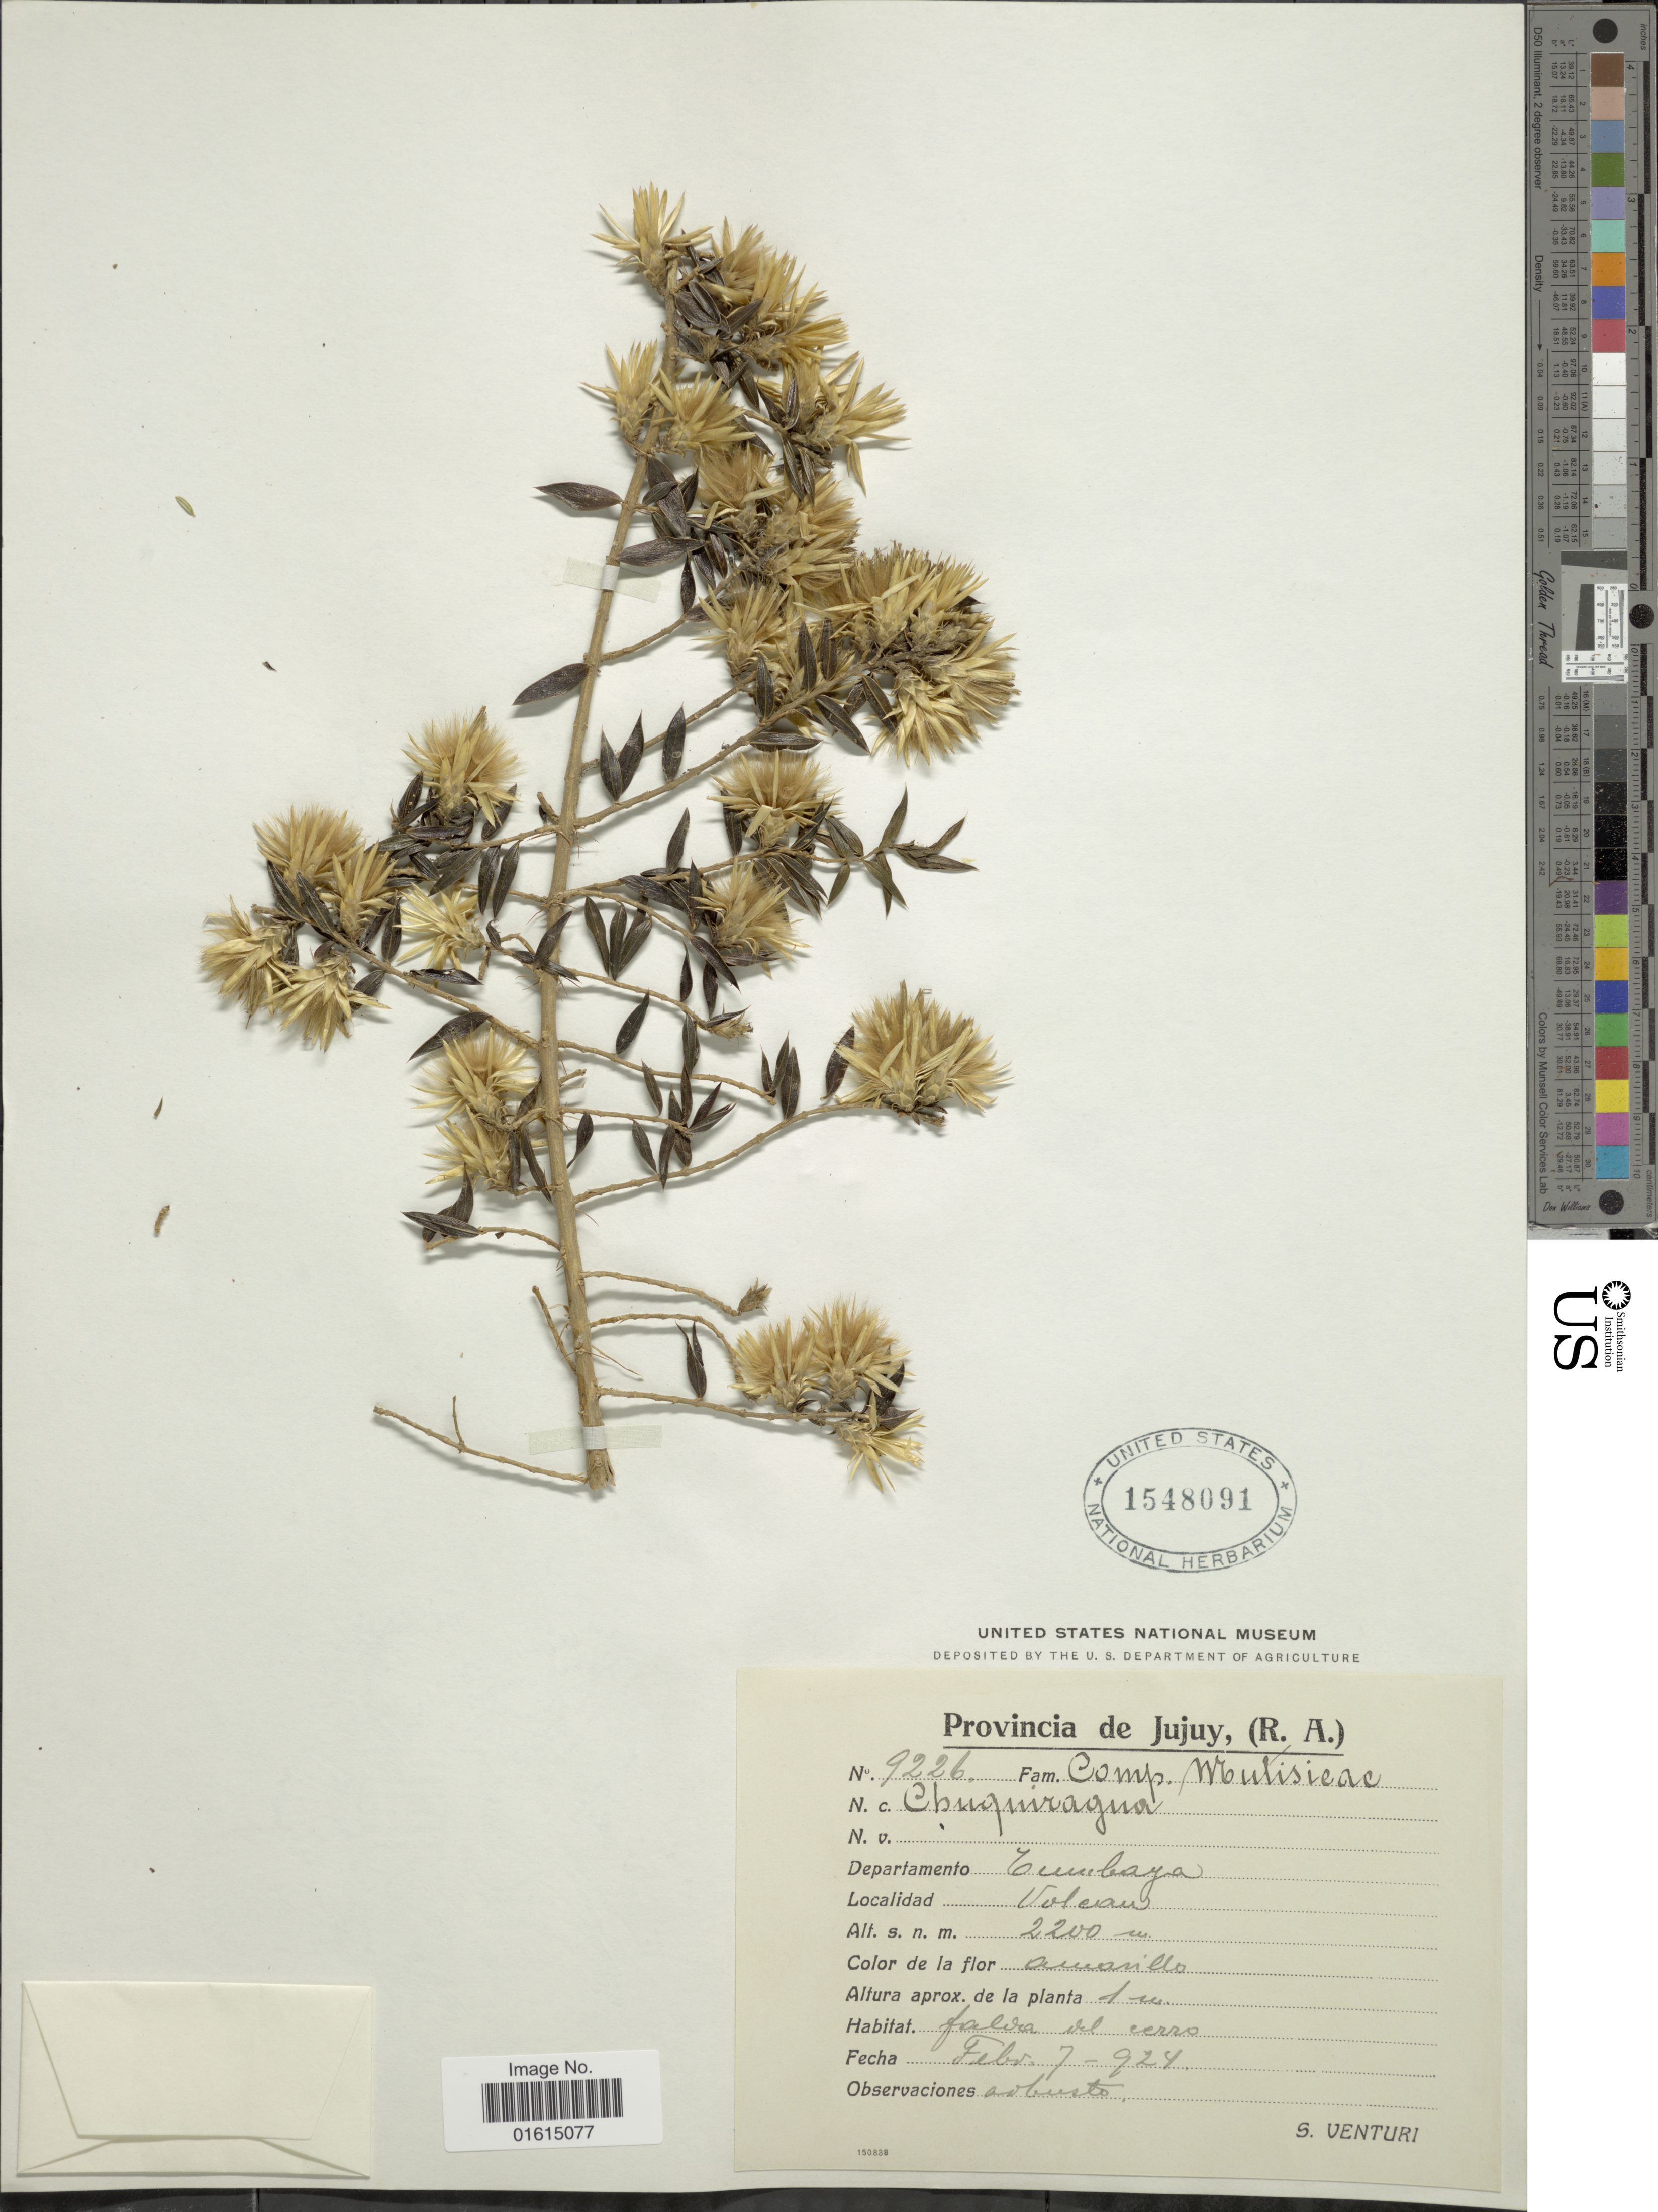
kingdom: Plantae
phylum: Tracheophyta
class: Magnoliopsida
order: Asterales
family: Asteraceae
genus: Chuquiraga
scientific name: Chuquiraga parviflora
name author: (Griseb.) Hieron.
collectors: S. Venturi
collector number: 9226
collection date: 1924-02-07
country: Argentina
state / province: Jujuy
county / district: Tumbaya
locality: Volcan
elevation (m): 2200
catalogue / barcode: US 1548091